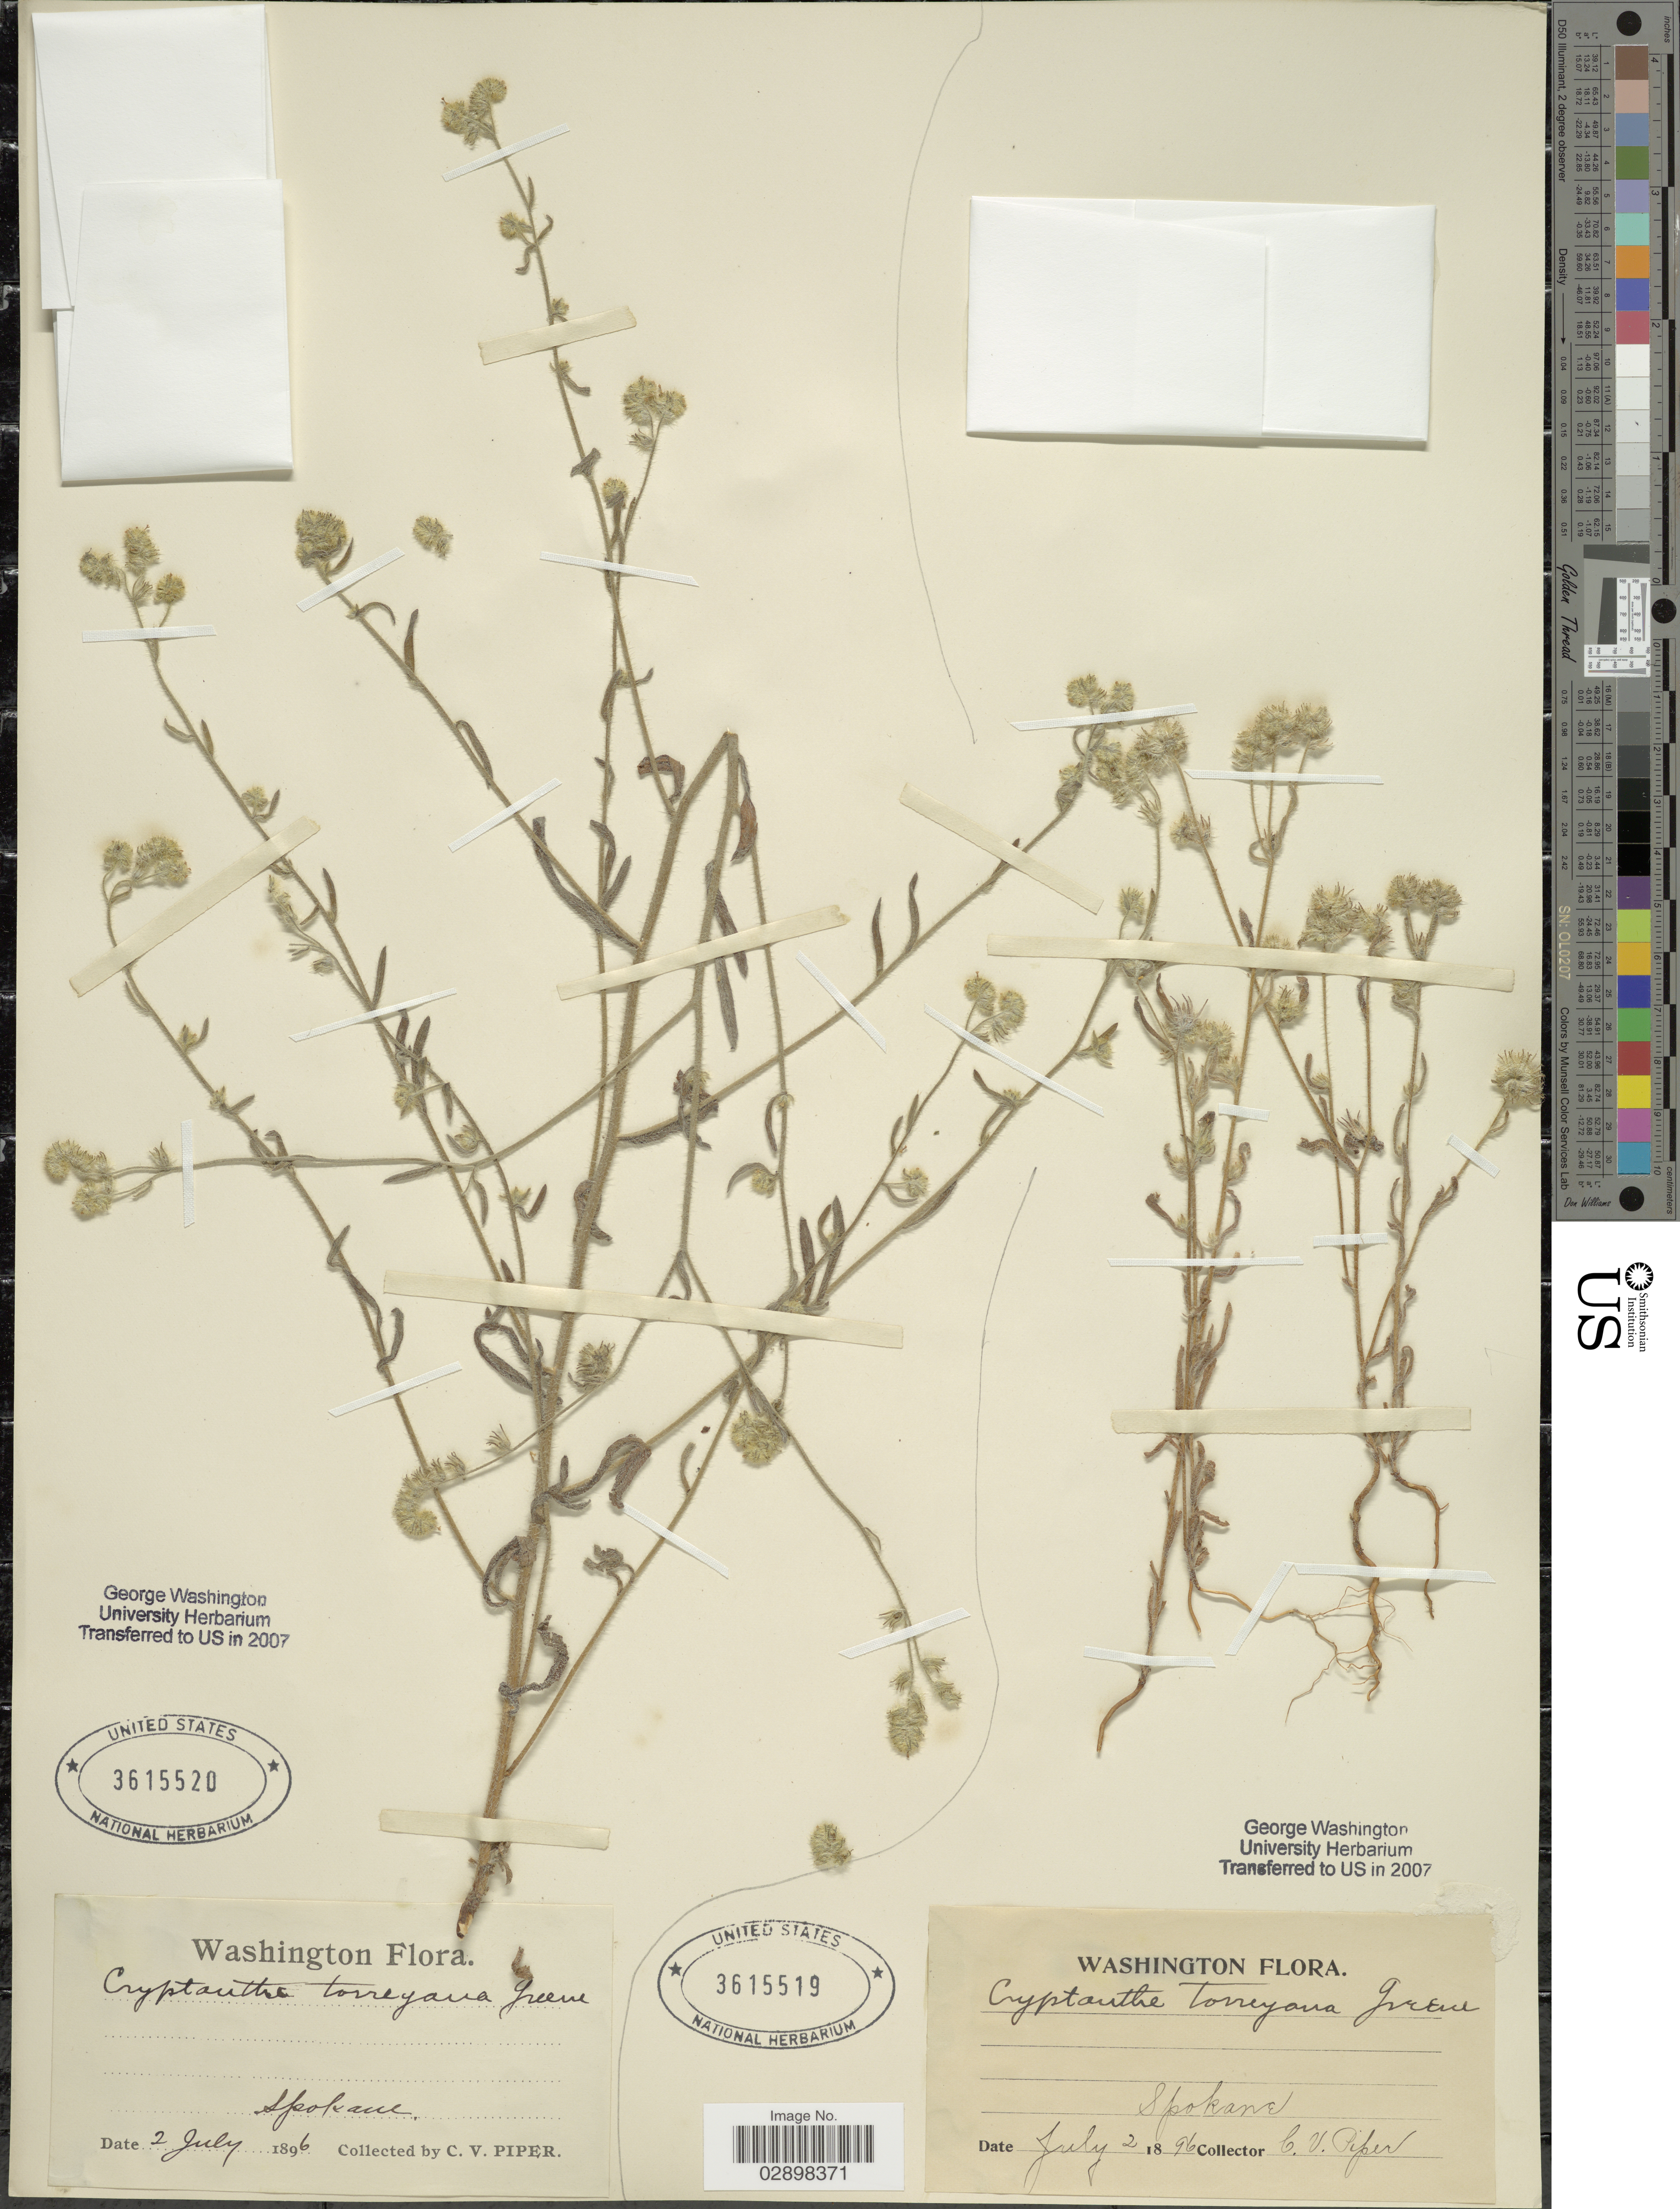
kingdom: Plantae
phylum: Tracheophyta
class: Magnoliopsida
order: Boraginales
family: Boraginaceae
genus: Cryptantha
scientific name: Cryptantha torreyana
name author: (A. Gray) S.W. Greene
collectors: C. V. Piper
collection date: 1896-07-02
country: United States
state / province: Washington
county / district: Spokane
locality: Spokane.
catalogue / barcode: US 3615519-2